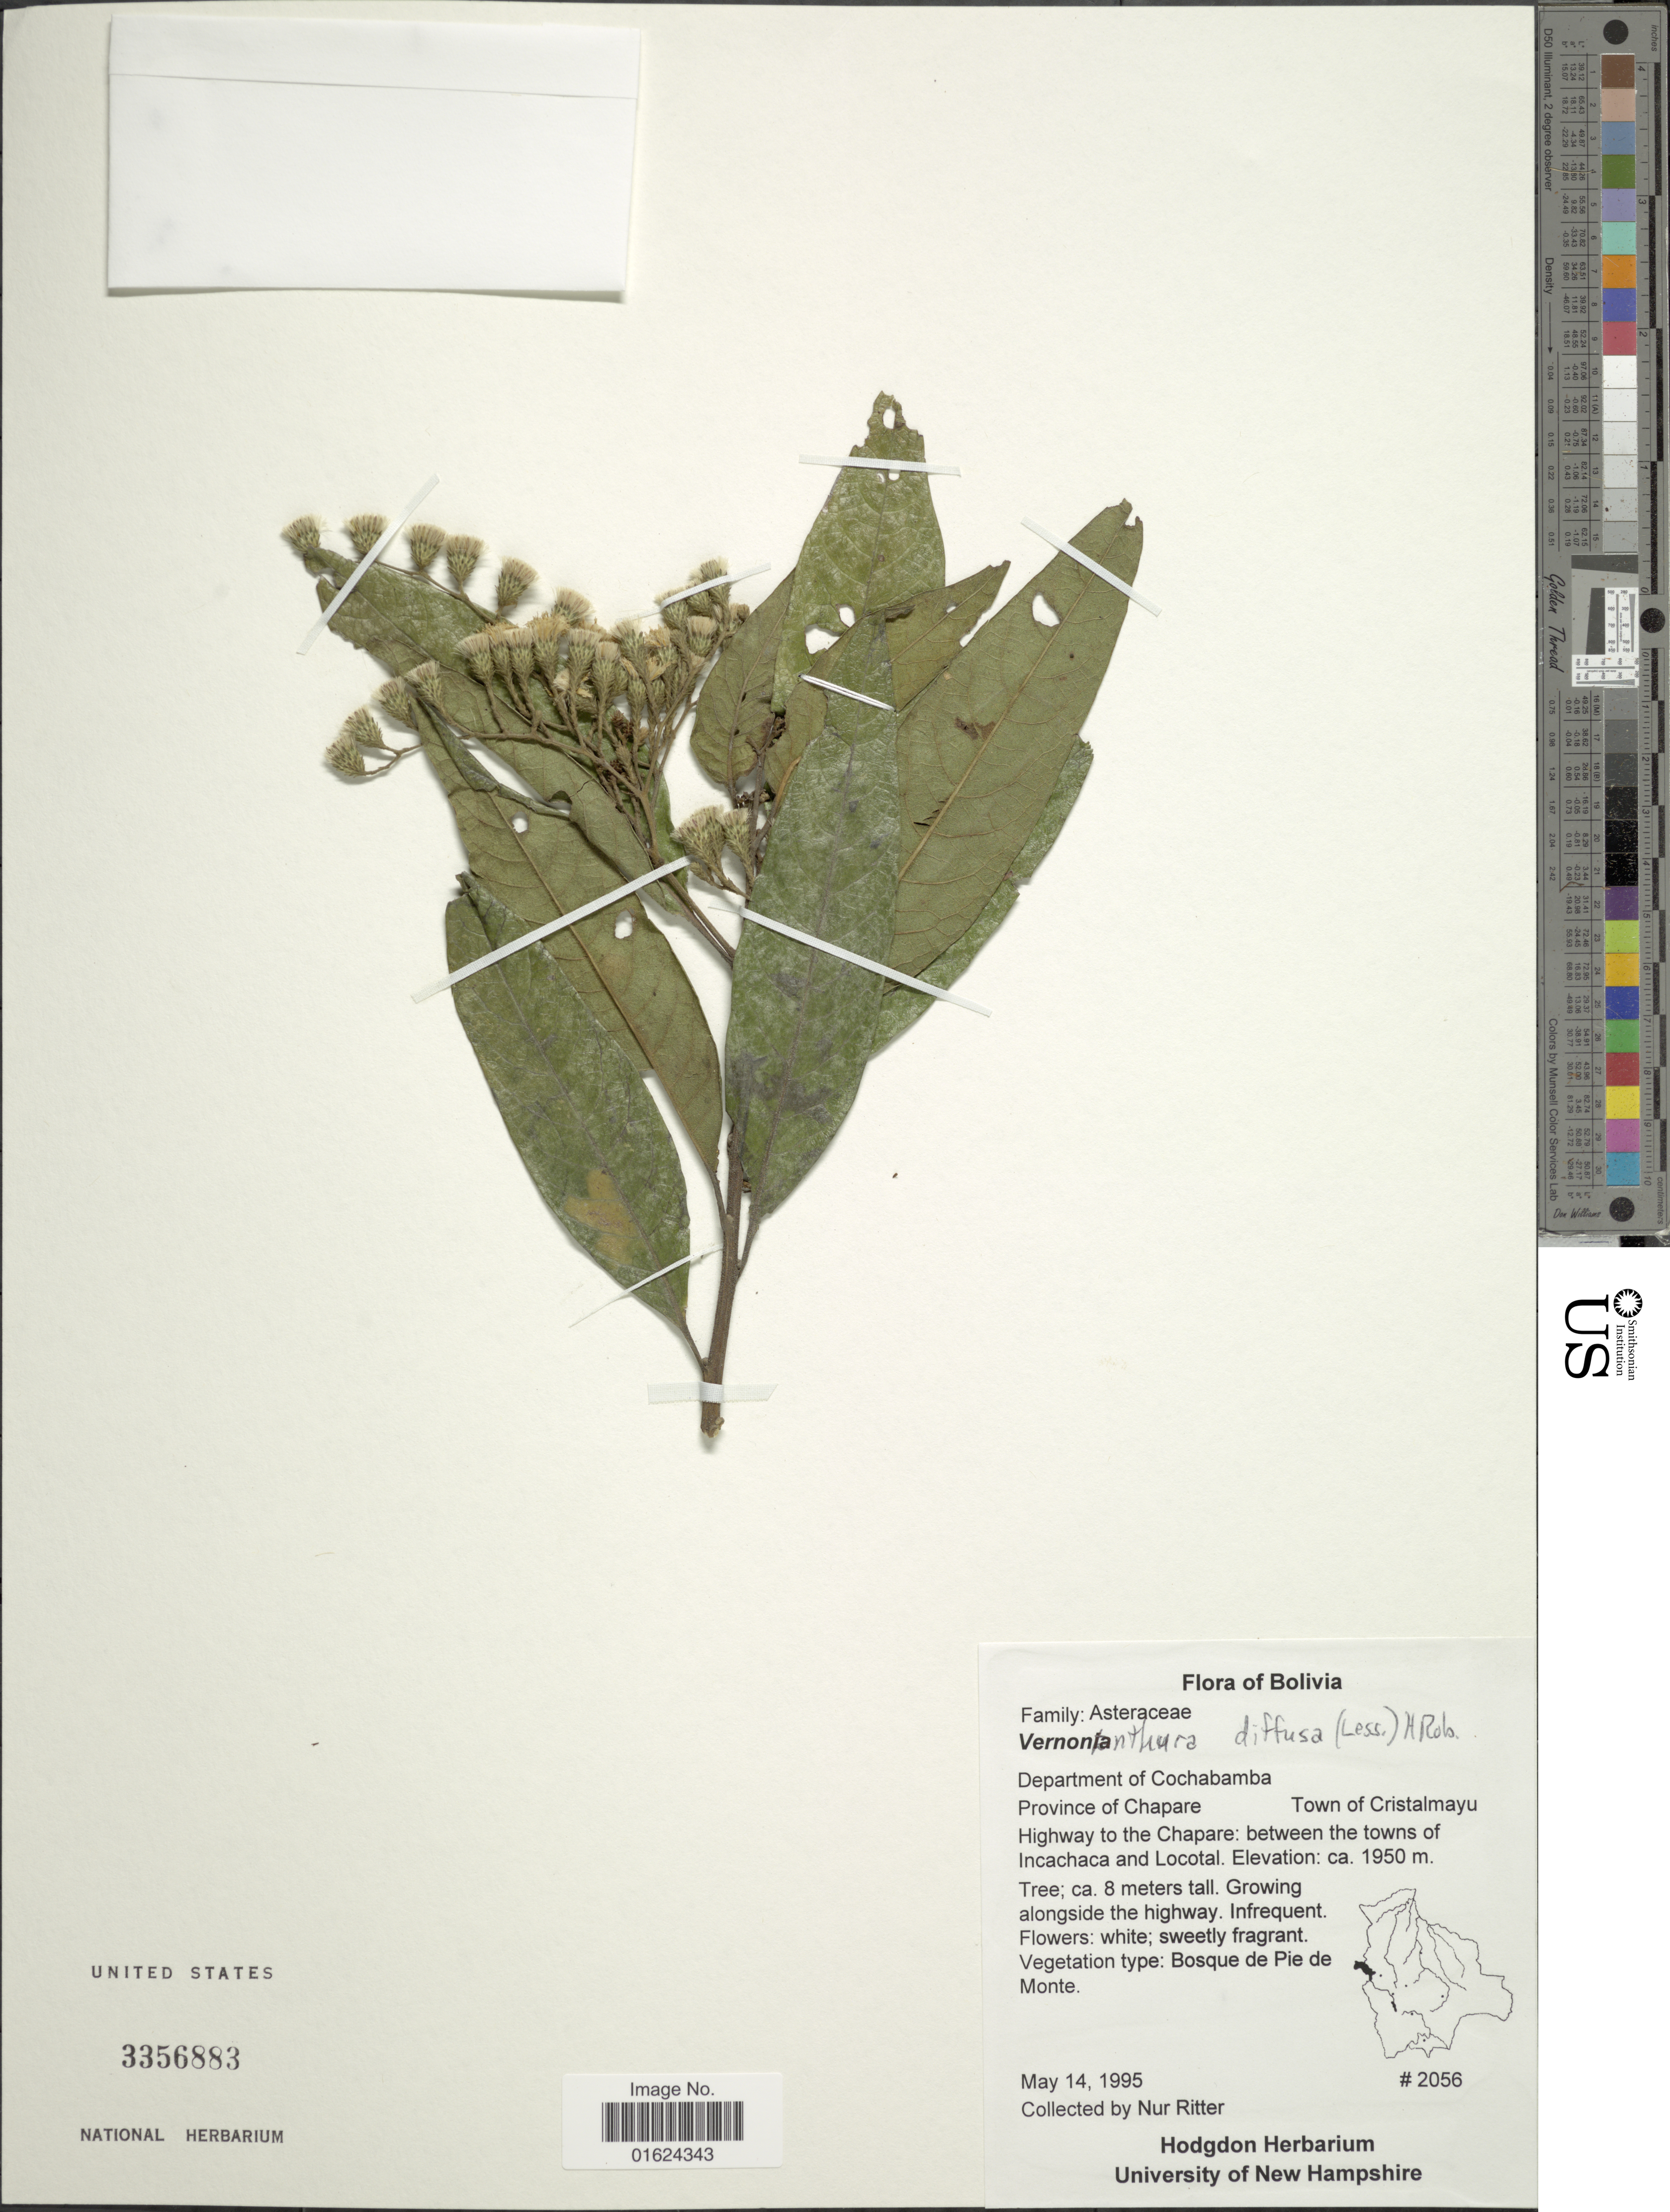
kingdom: Plantae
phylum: Tracheophyta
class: Magnoliopsida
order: Asterales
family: Asteraceae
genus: Vernonanthura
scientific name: Vernonanthura sp.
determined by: Renon, Polla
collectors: N. Ritter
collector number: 2056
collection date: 1995-05-14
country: Bolivia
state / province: Cochabamba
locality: Dewpartment of Cochabamba. Province of Chapare. Town of Cristalmayu, Highway to the Chapare; between the towns of Incachaca and Locotal.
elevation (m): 1950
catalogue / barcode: US 335683